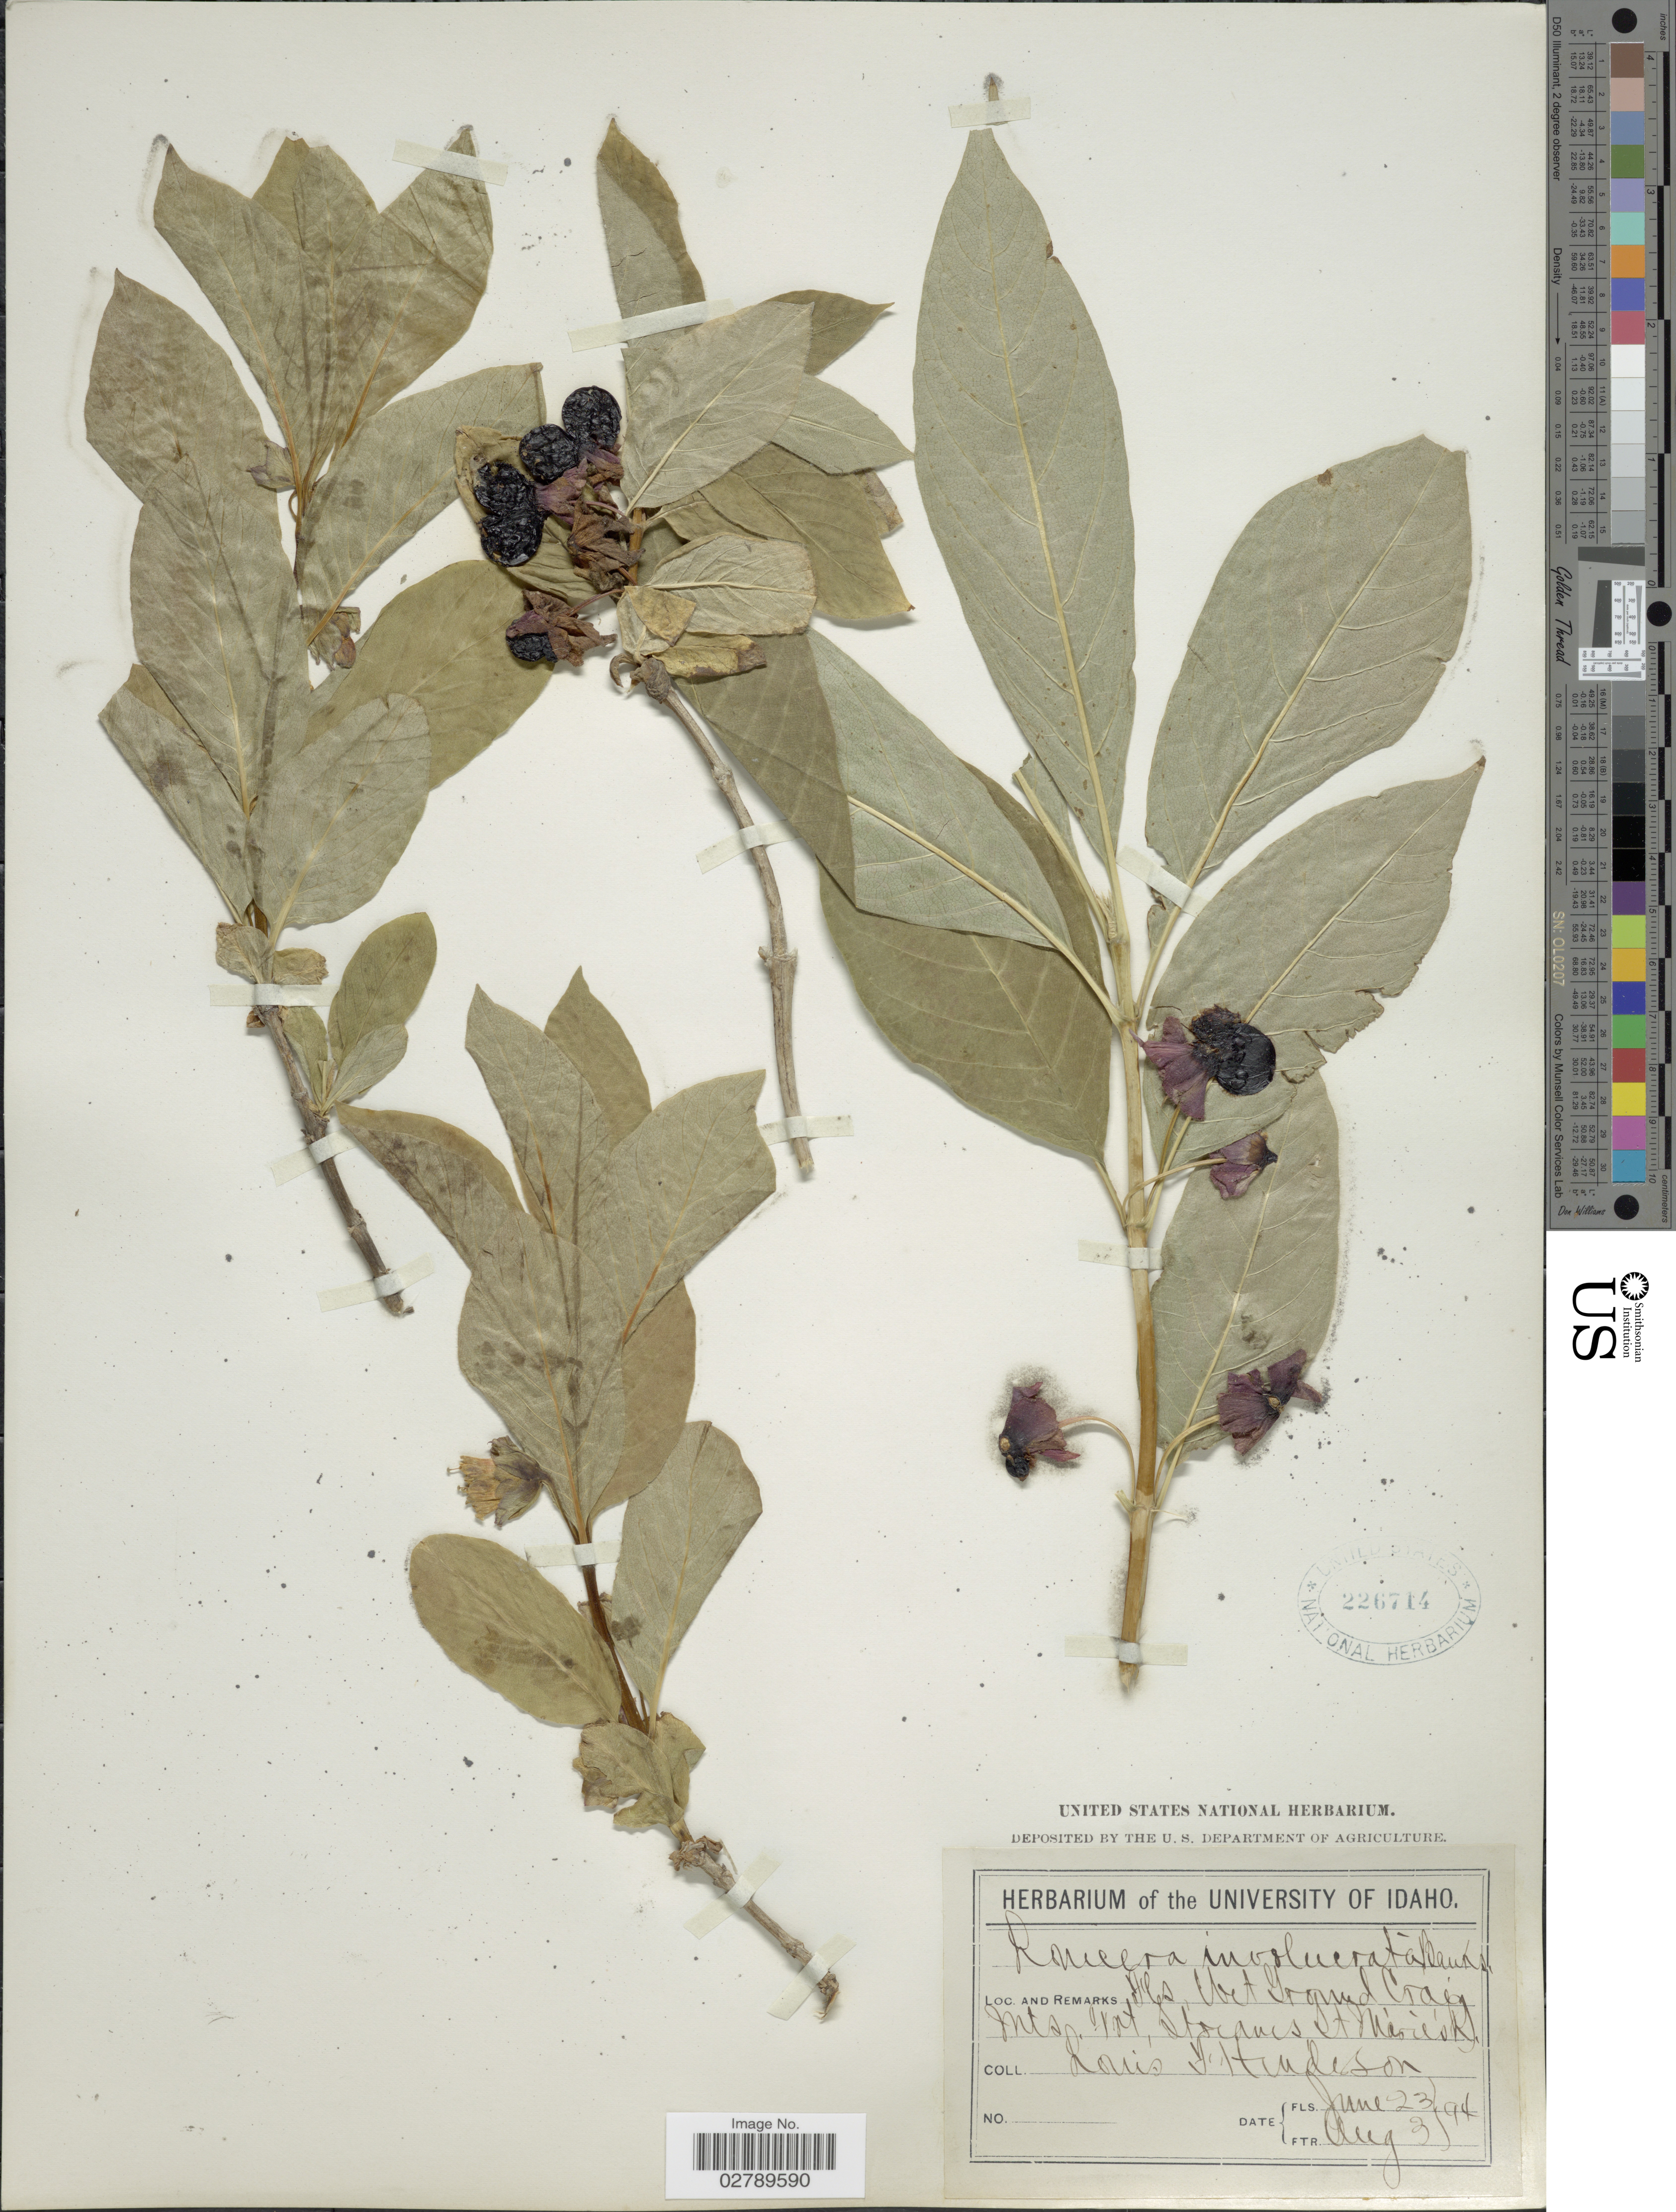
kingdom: Plantae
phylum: Tracheophyta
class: Magnoliopsida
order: Dipsacales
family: Caprifoliaceae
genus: Lonicera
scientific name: Lonicera involucrata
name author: (Richardson) Banks ex Spreng.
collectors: L. Henderson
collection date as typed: Transcribed d/m/y: 23/6/94 to 3/8/94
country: United States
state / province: Idaho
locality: Craig Mts. Frt. Streams St Maries R.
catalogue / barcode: US 226714